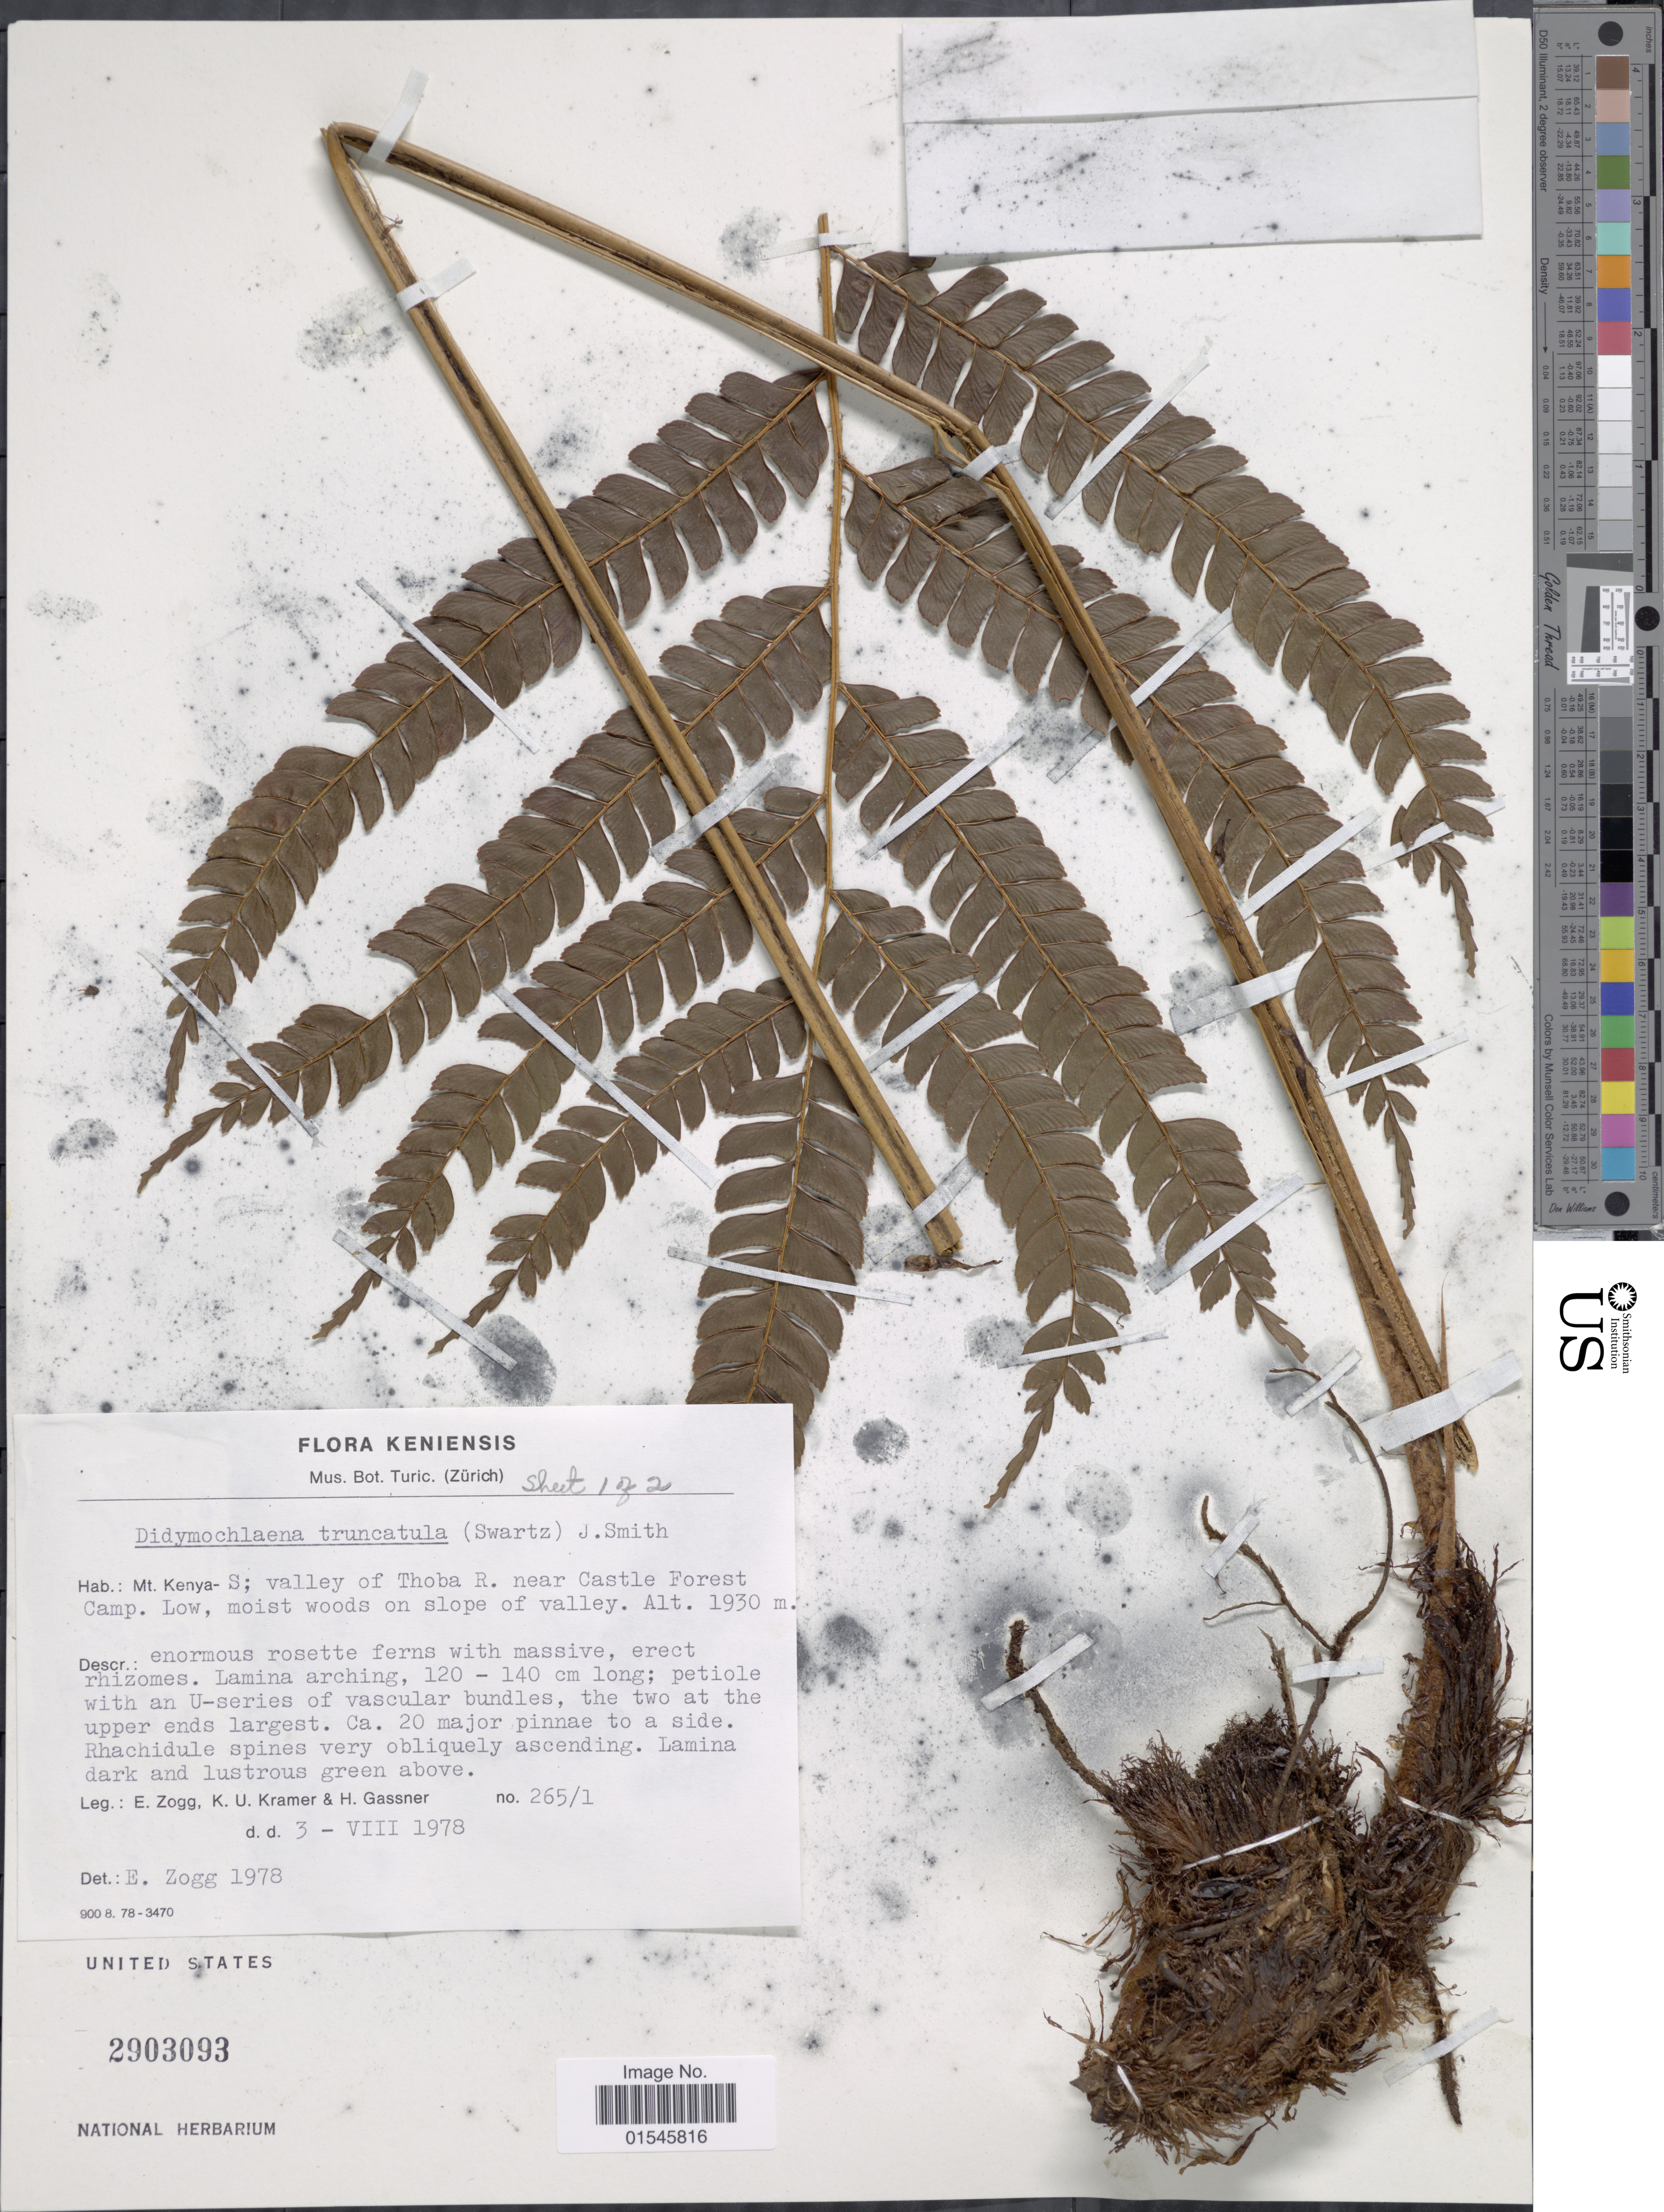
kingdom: Plantae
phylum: Tracheophyta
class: Polypodiopsida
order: Polypodiales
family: Didymochlaenaceae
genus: Didymochlaena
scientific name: Didymochlaena truncatula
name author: (Sw.) J. Sm.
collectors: E. Zogg, K. U. Kramer & H. Gassner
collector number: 265/1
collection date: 1978-08-03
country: Kenya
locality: Mt. Kenya-S; valley of Thoba R. near Castle Forest Camp. Low, moist woods on slope of valley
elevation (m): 1930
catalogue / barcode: US 2903093